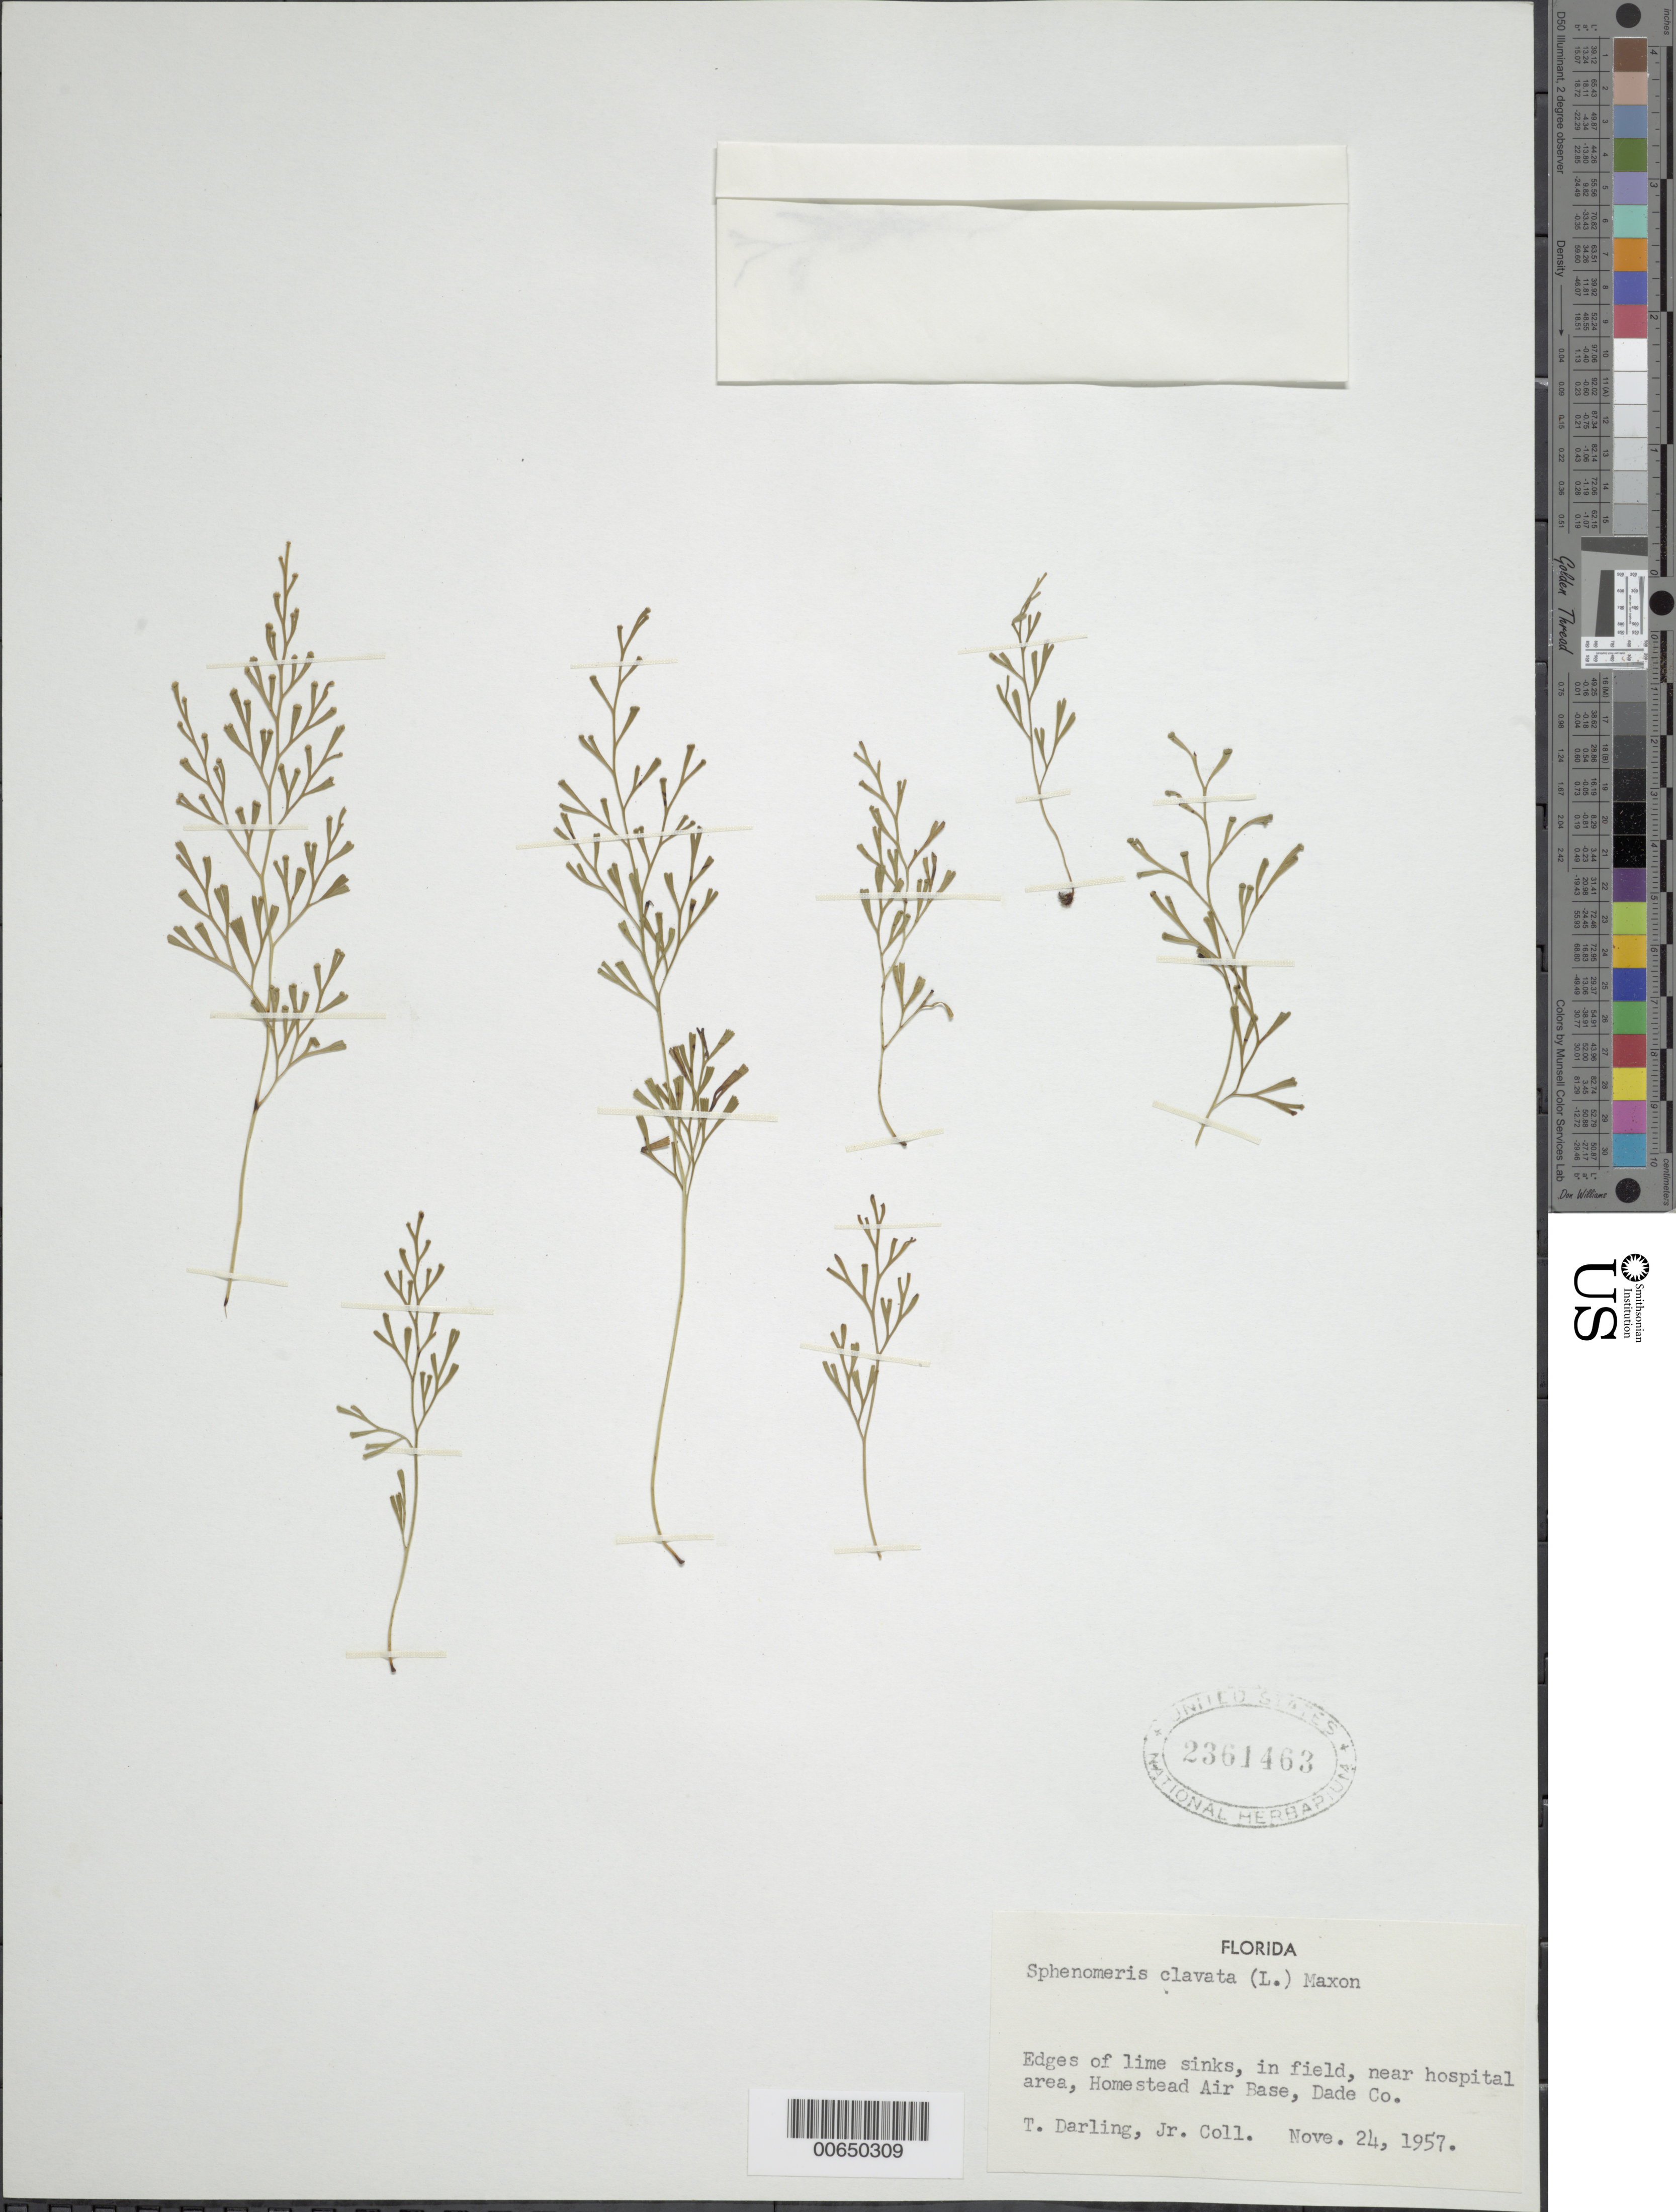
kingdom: Plantae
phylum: Tracheophyta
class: Polypodiopsida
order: Polypodiales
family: Lindsaeaceae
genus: Sphenomeris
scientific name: Sphenomeris clavata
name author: (L.) Maxon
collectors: T. Darling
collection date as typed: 24 Nov 1957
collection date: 1957-11-24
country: United States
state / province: Florida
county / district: Dade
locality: Near hospital area, Homestead Air Force Base.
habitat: Edges of lime sinks, in field.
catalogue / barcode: US 2361463